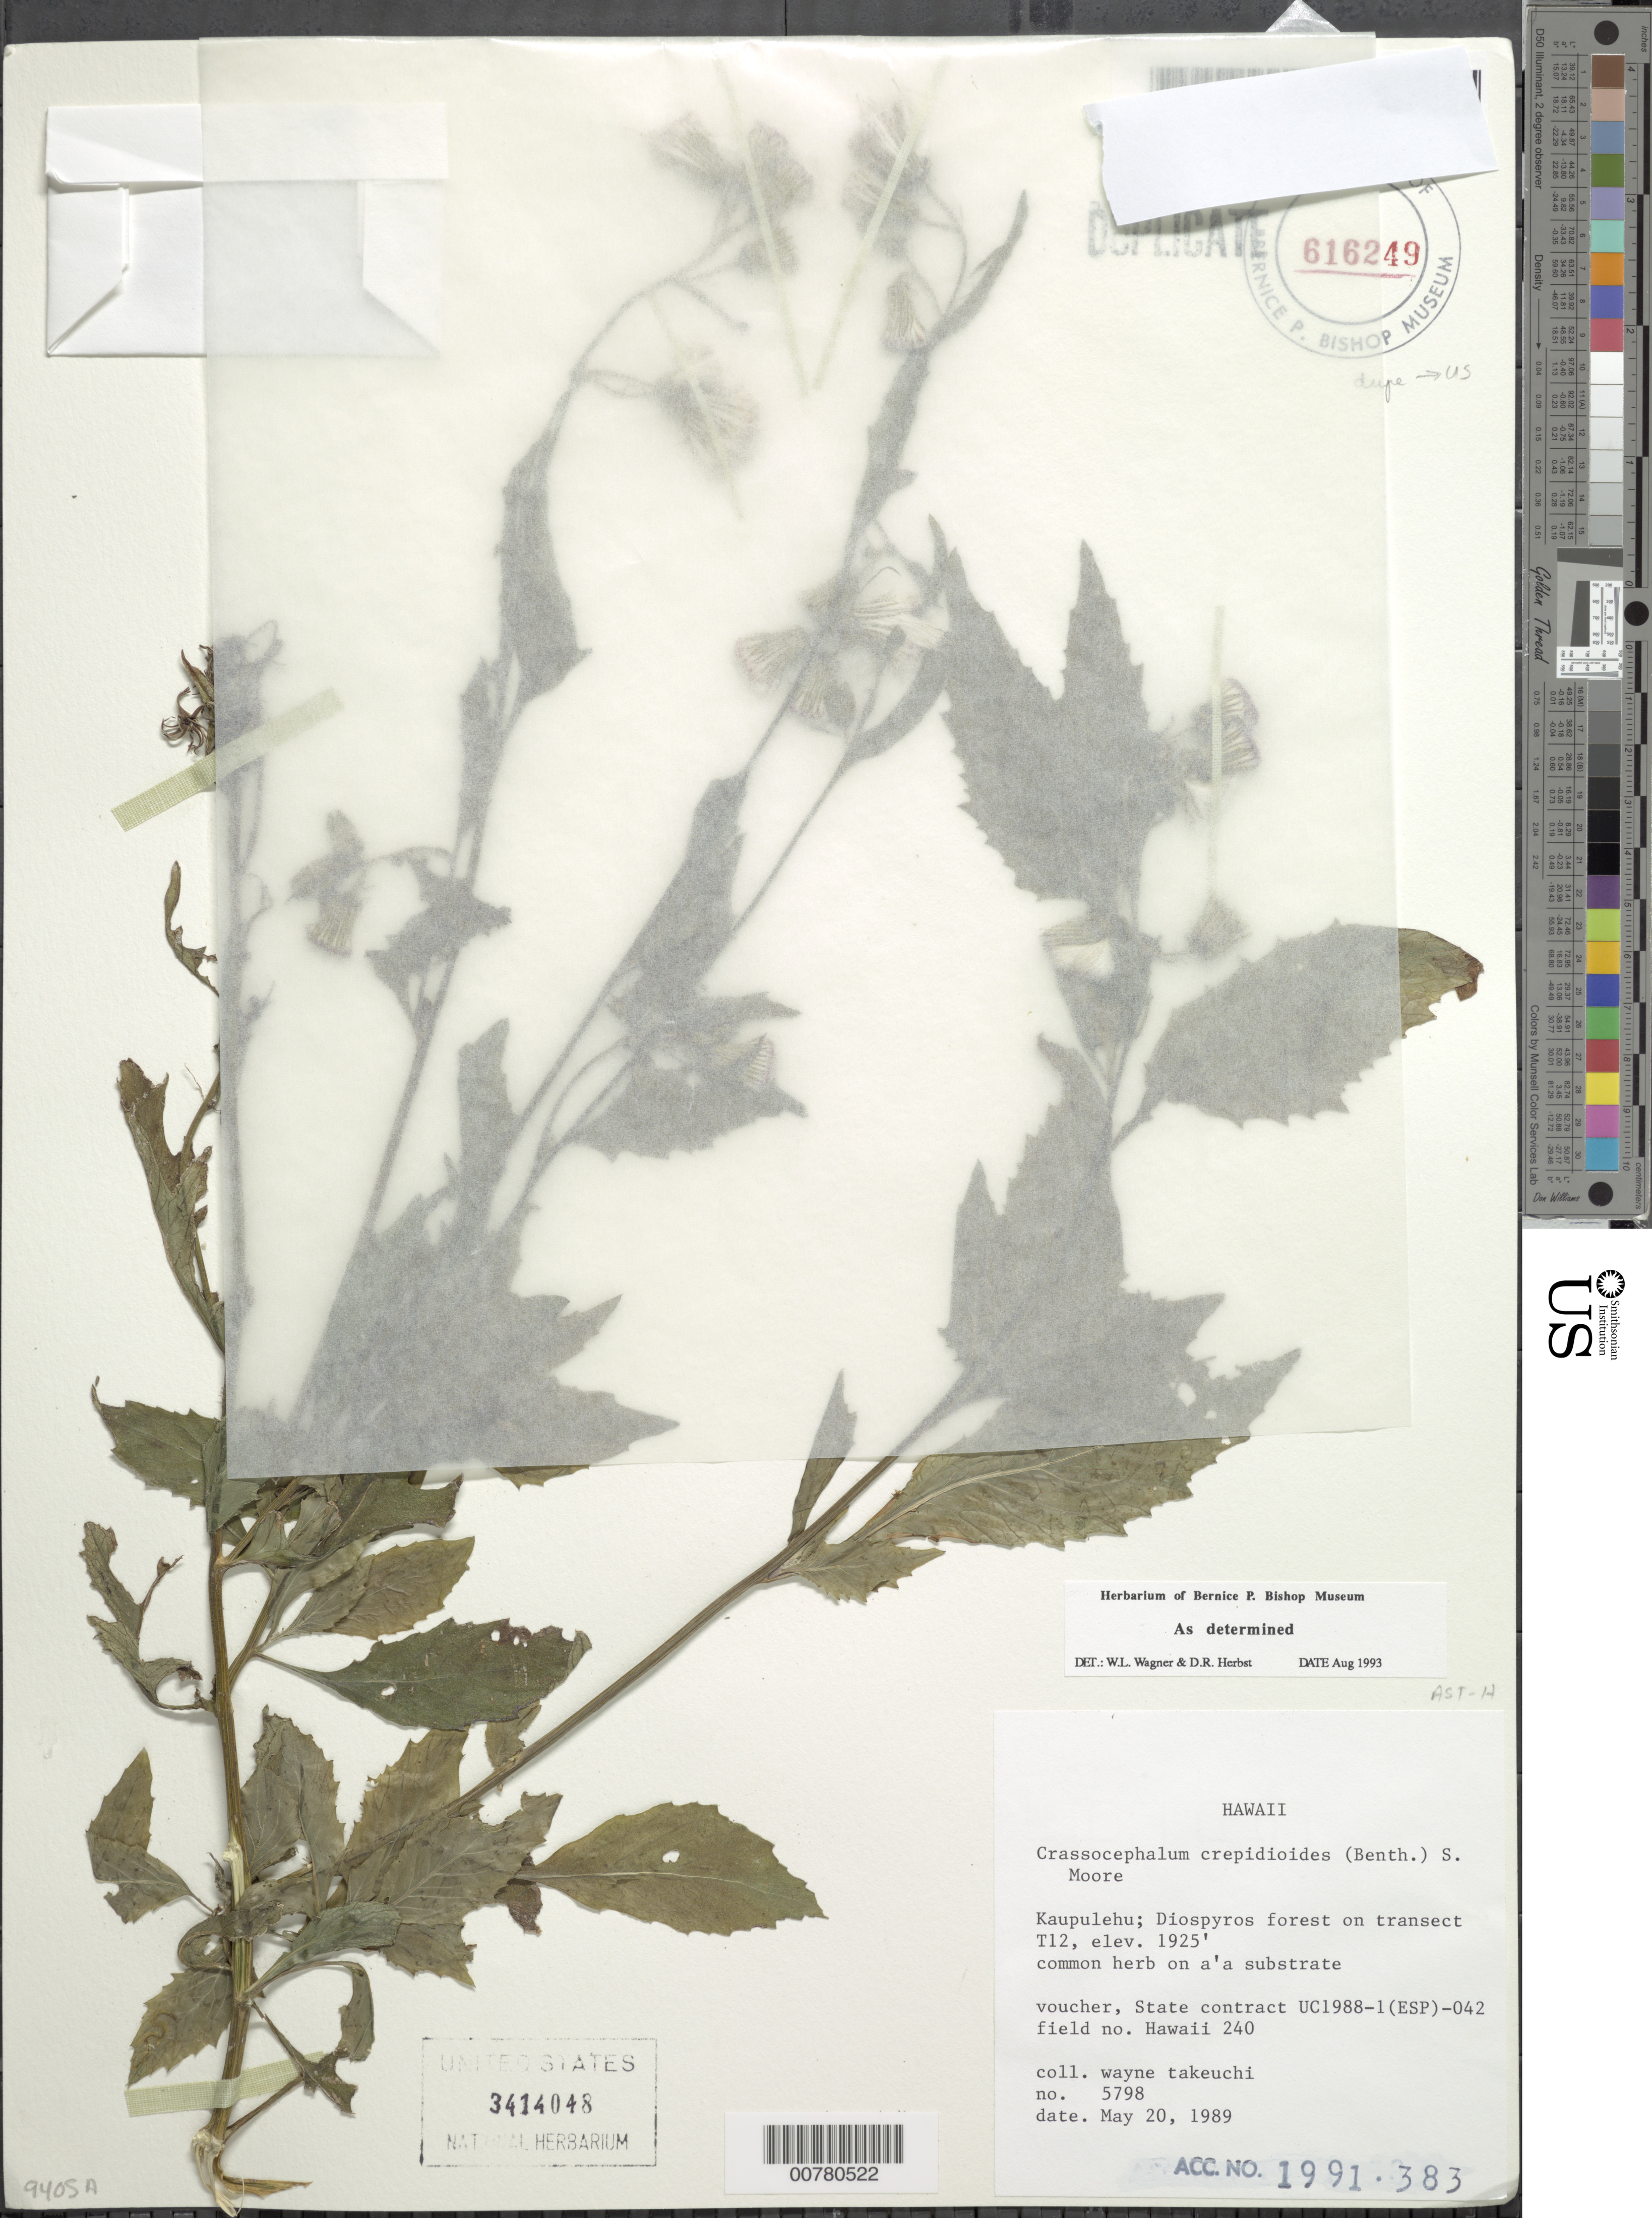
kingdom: Plantae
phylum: Tracheophyta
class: Magnoliopsida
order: Asterales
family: Asteraceae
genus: Crassocephalum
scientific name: Crassocephalum crepidioides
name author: (Benth.) S. Moore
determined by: Wagner, W. L.; Herbst, D. R.; Sohmer, S. H.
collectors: W. N. Takeuchi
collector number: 5798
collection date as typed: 20 May 1989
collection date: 1989-05-20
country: United States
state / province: Hawaii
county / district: Hawaii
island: Hawaii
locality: Kaupulehu; Diopyros forest on transect T12.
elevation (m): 587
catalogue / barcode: US 3414048